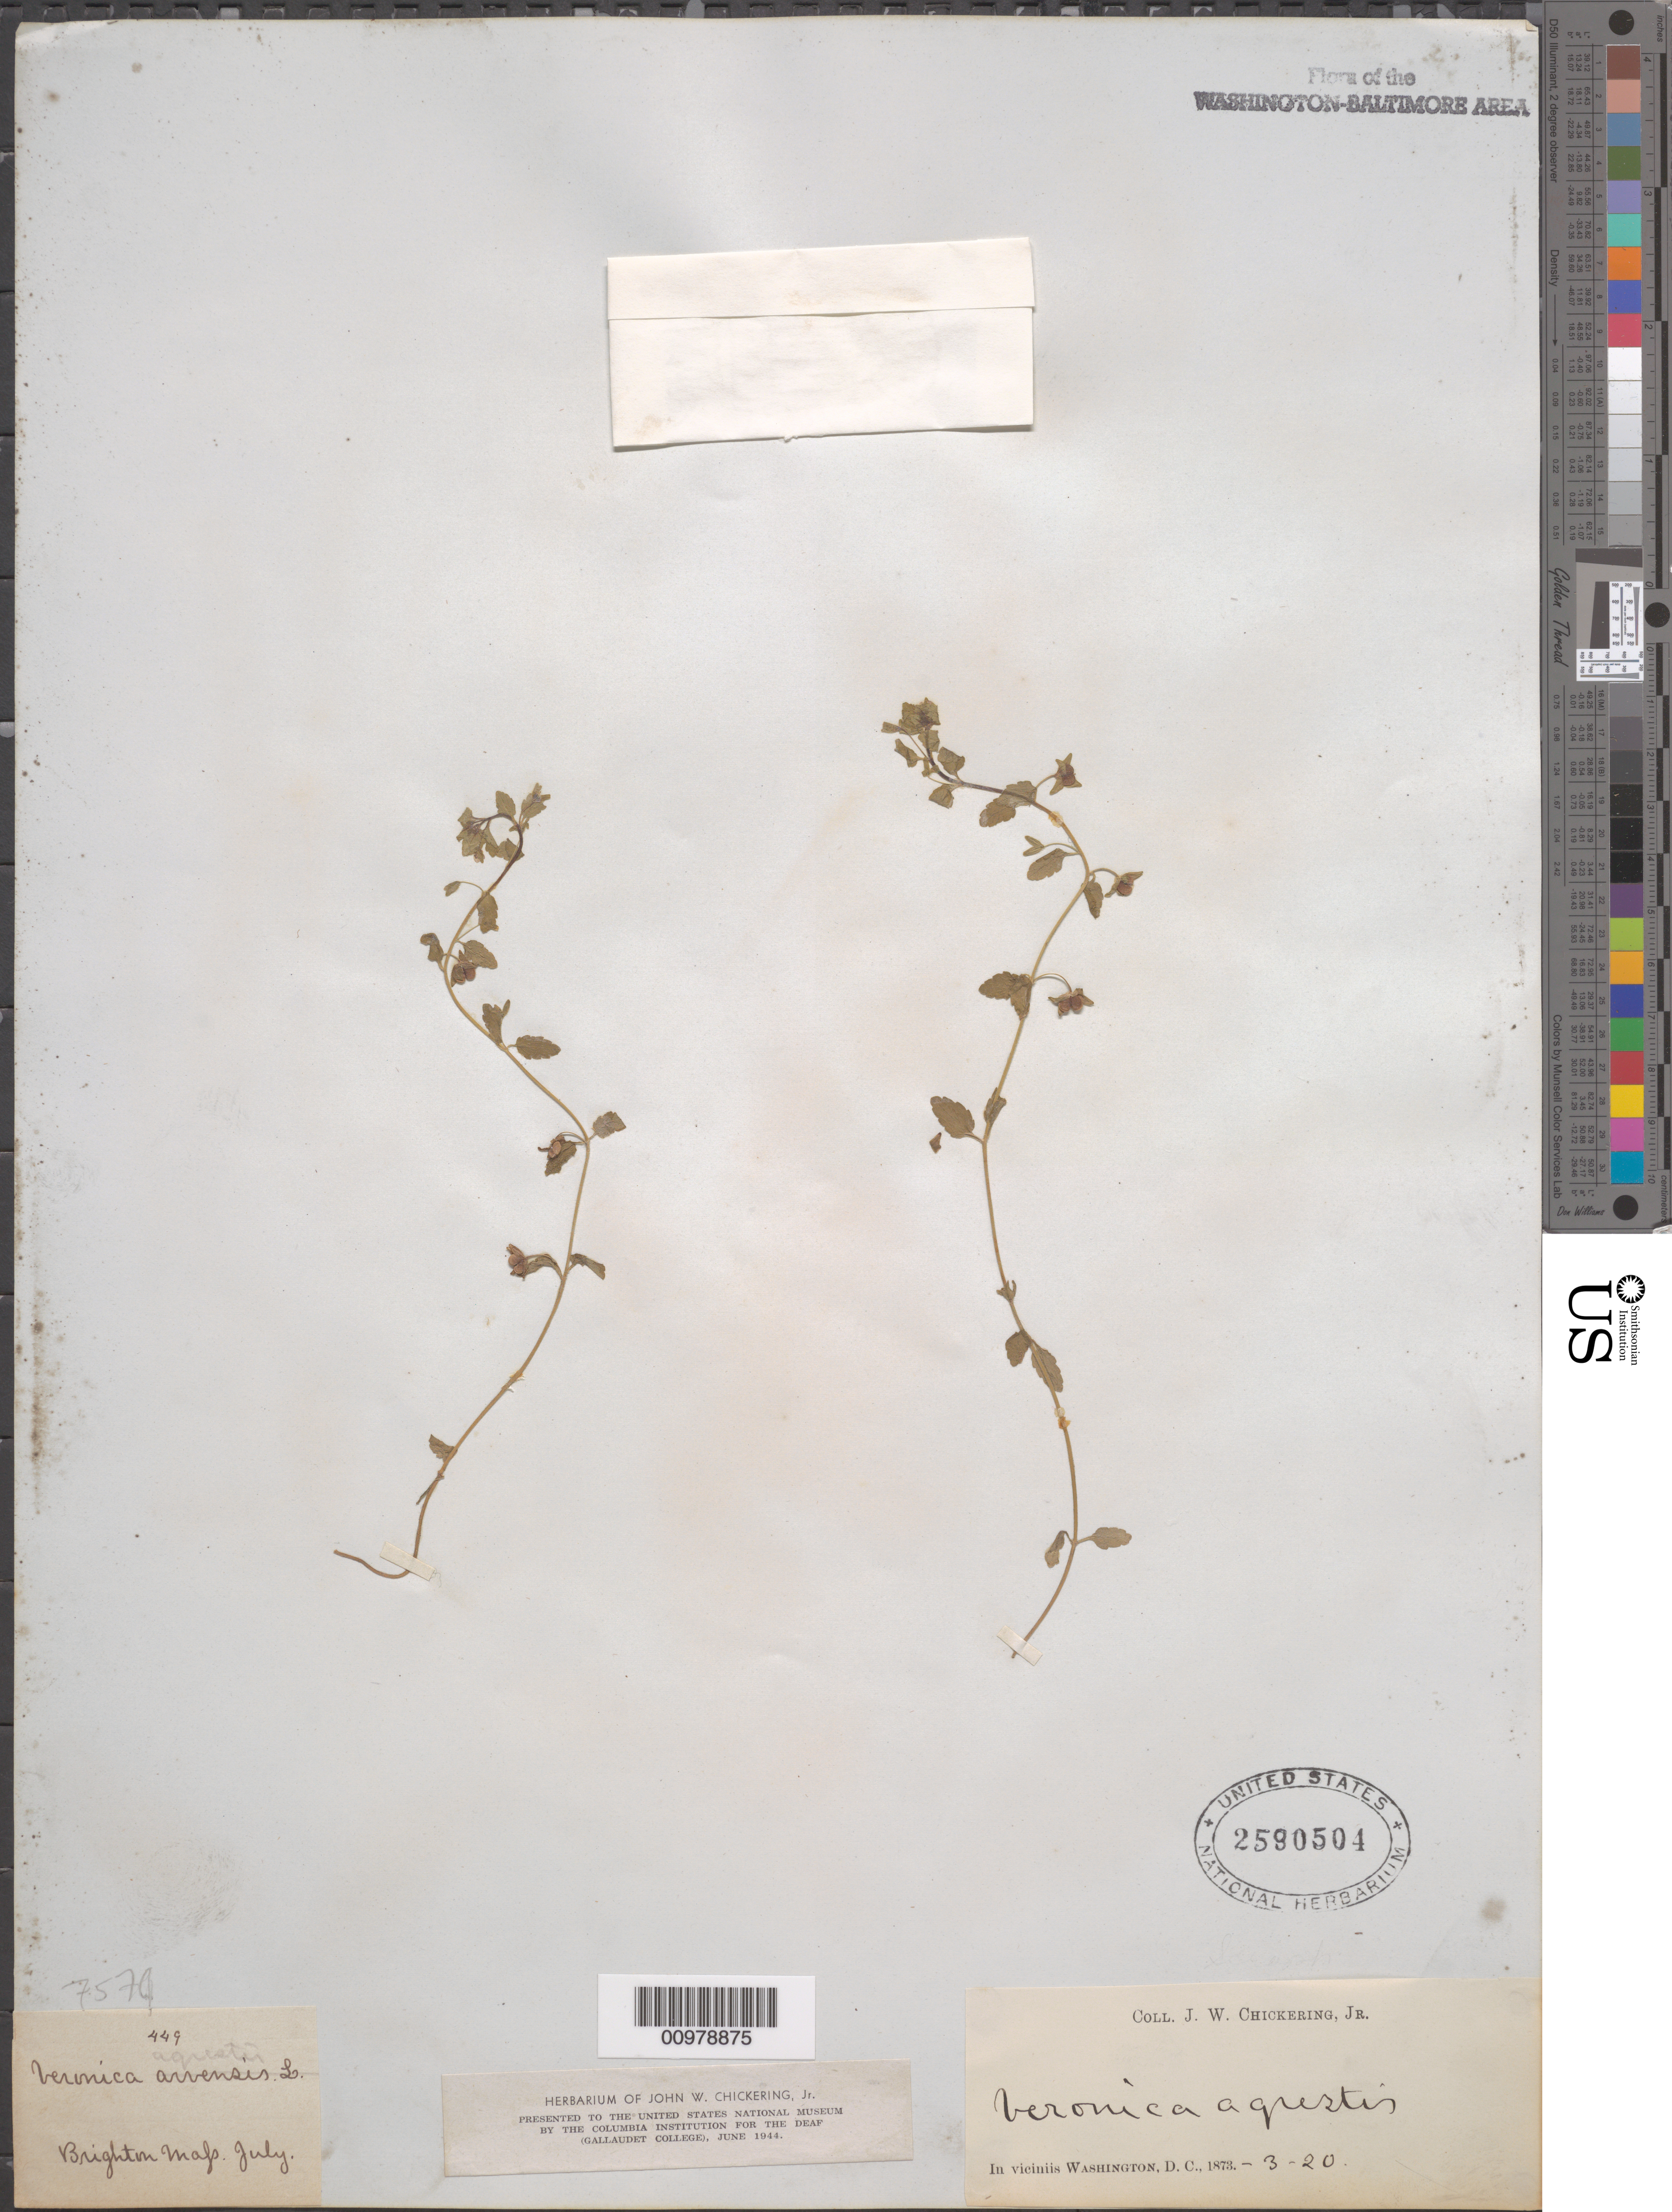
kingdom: Plantae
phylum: Tracheophyta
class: Magnoliopsida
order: Lamiales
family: Plantaginaceae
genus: Veronica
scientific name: Veronica agrestis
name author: L.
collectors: J. W. Chickering Jr.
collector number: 449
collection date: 1873-03-20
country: United States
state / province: District of Columbia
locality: Brighton Mass In viciniis Washington, D.C.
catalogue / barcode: US 2590504